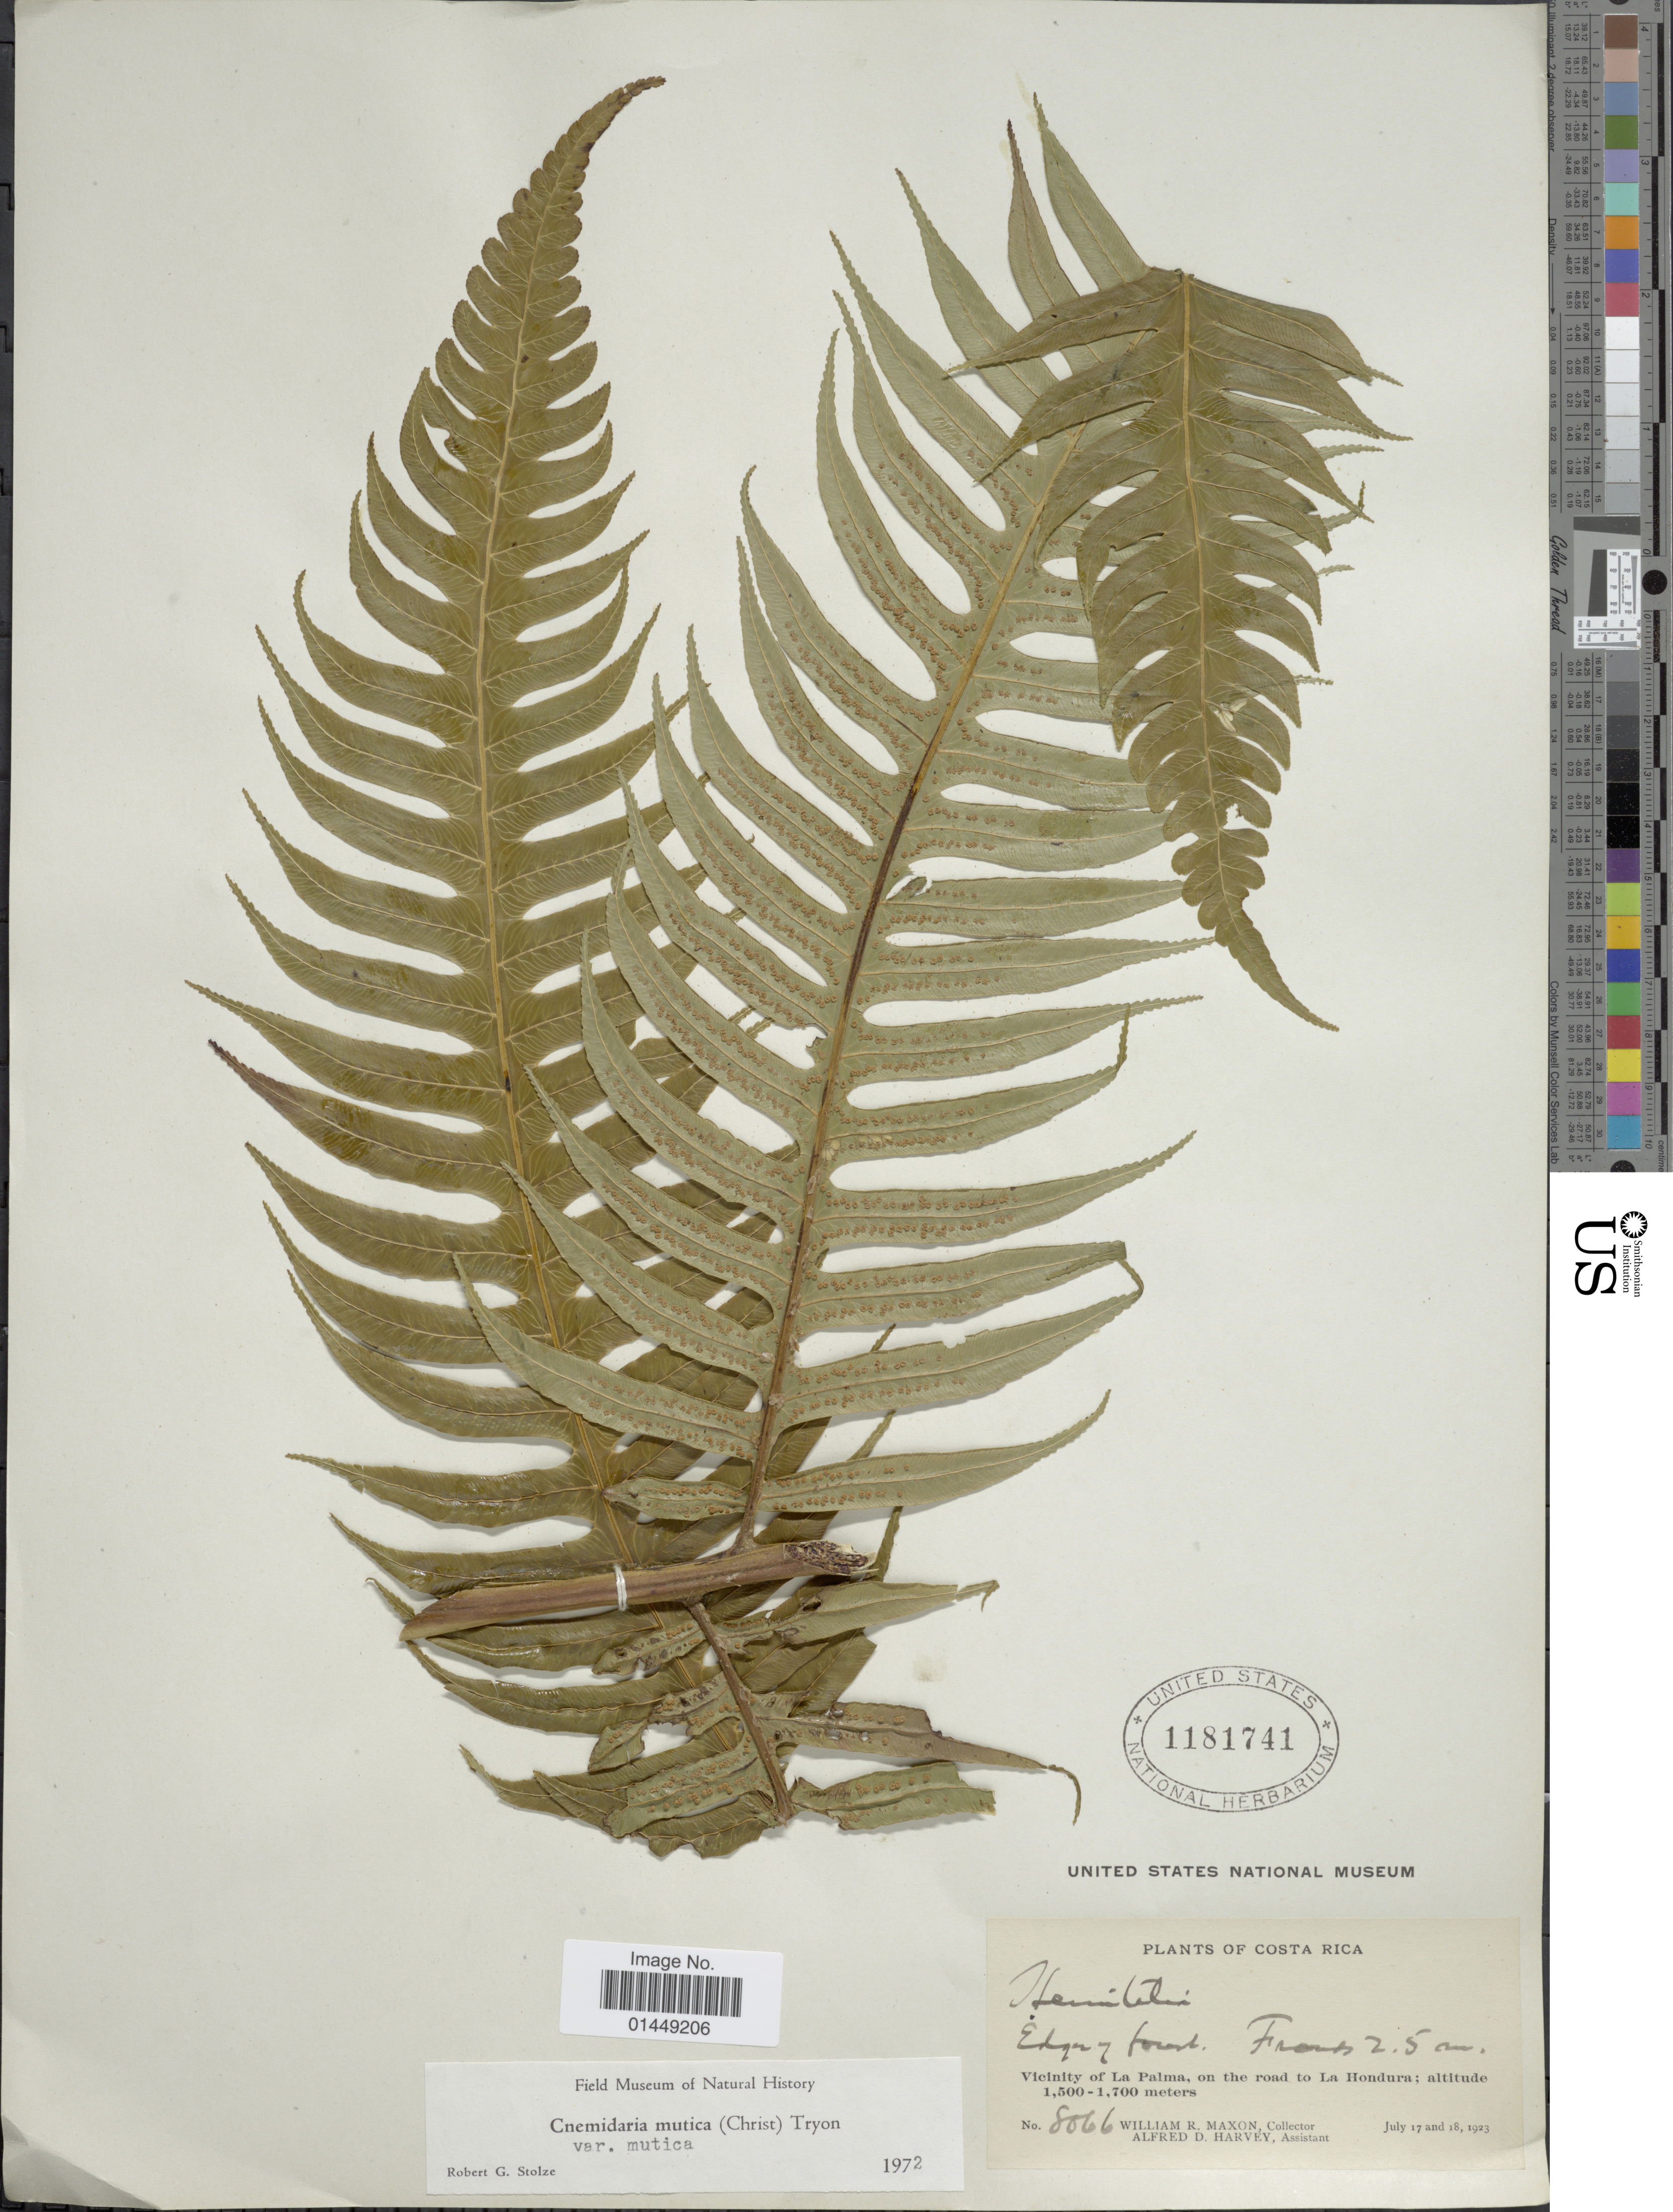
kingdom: Plantae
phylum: Tracheophyta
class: Polypodiopsida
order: Cyatheales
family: Cyatheaceae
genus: Cyathea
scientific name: Cyathea mutica var. mutica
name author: (Christ) Domin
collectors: W. R. Maxon & A. D. Harvey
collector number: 8066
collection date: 1923-07-17/1923-07-18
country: Costa Rica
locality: Edge of forest. Vicinity of La Palma, on the road to La Hondura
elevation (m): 1500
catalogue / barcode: US 1181741